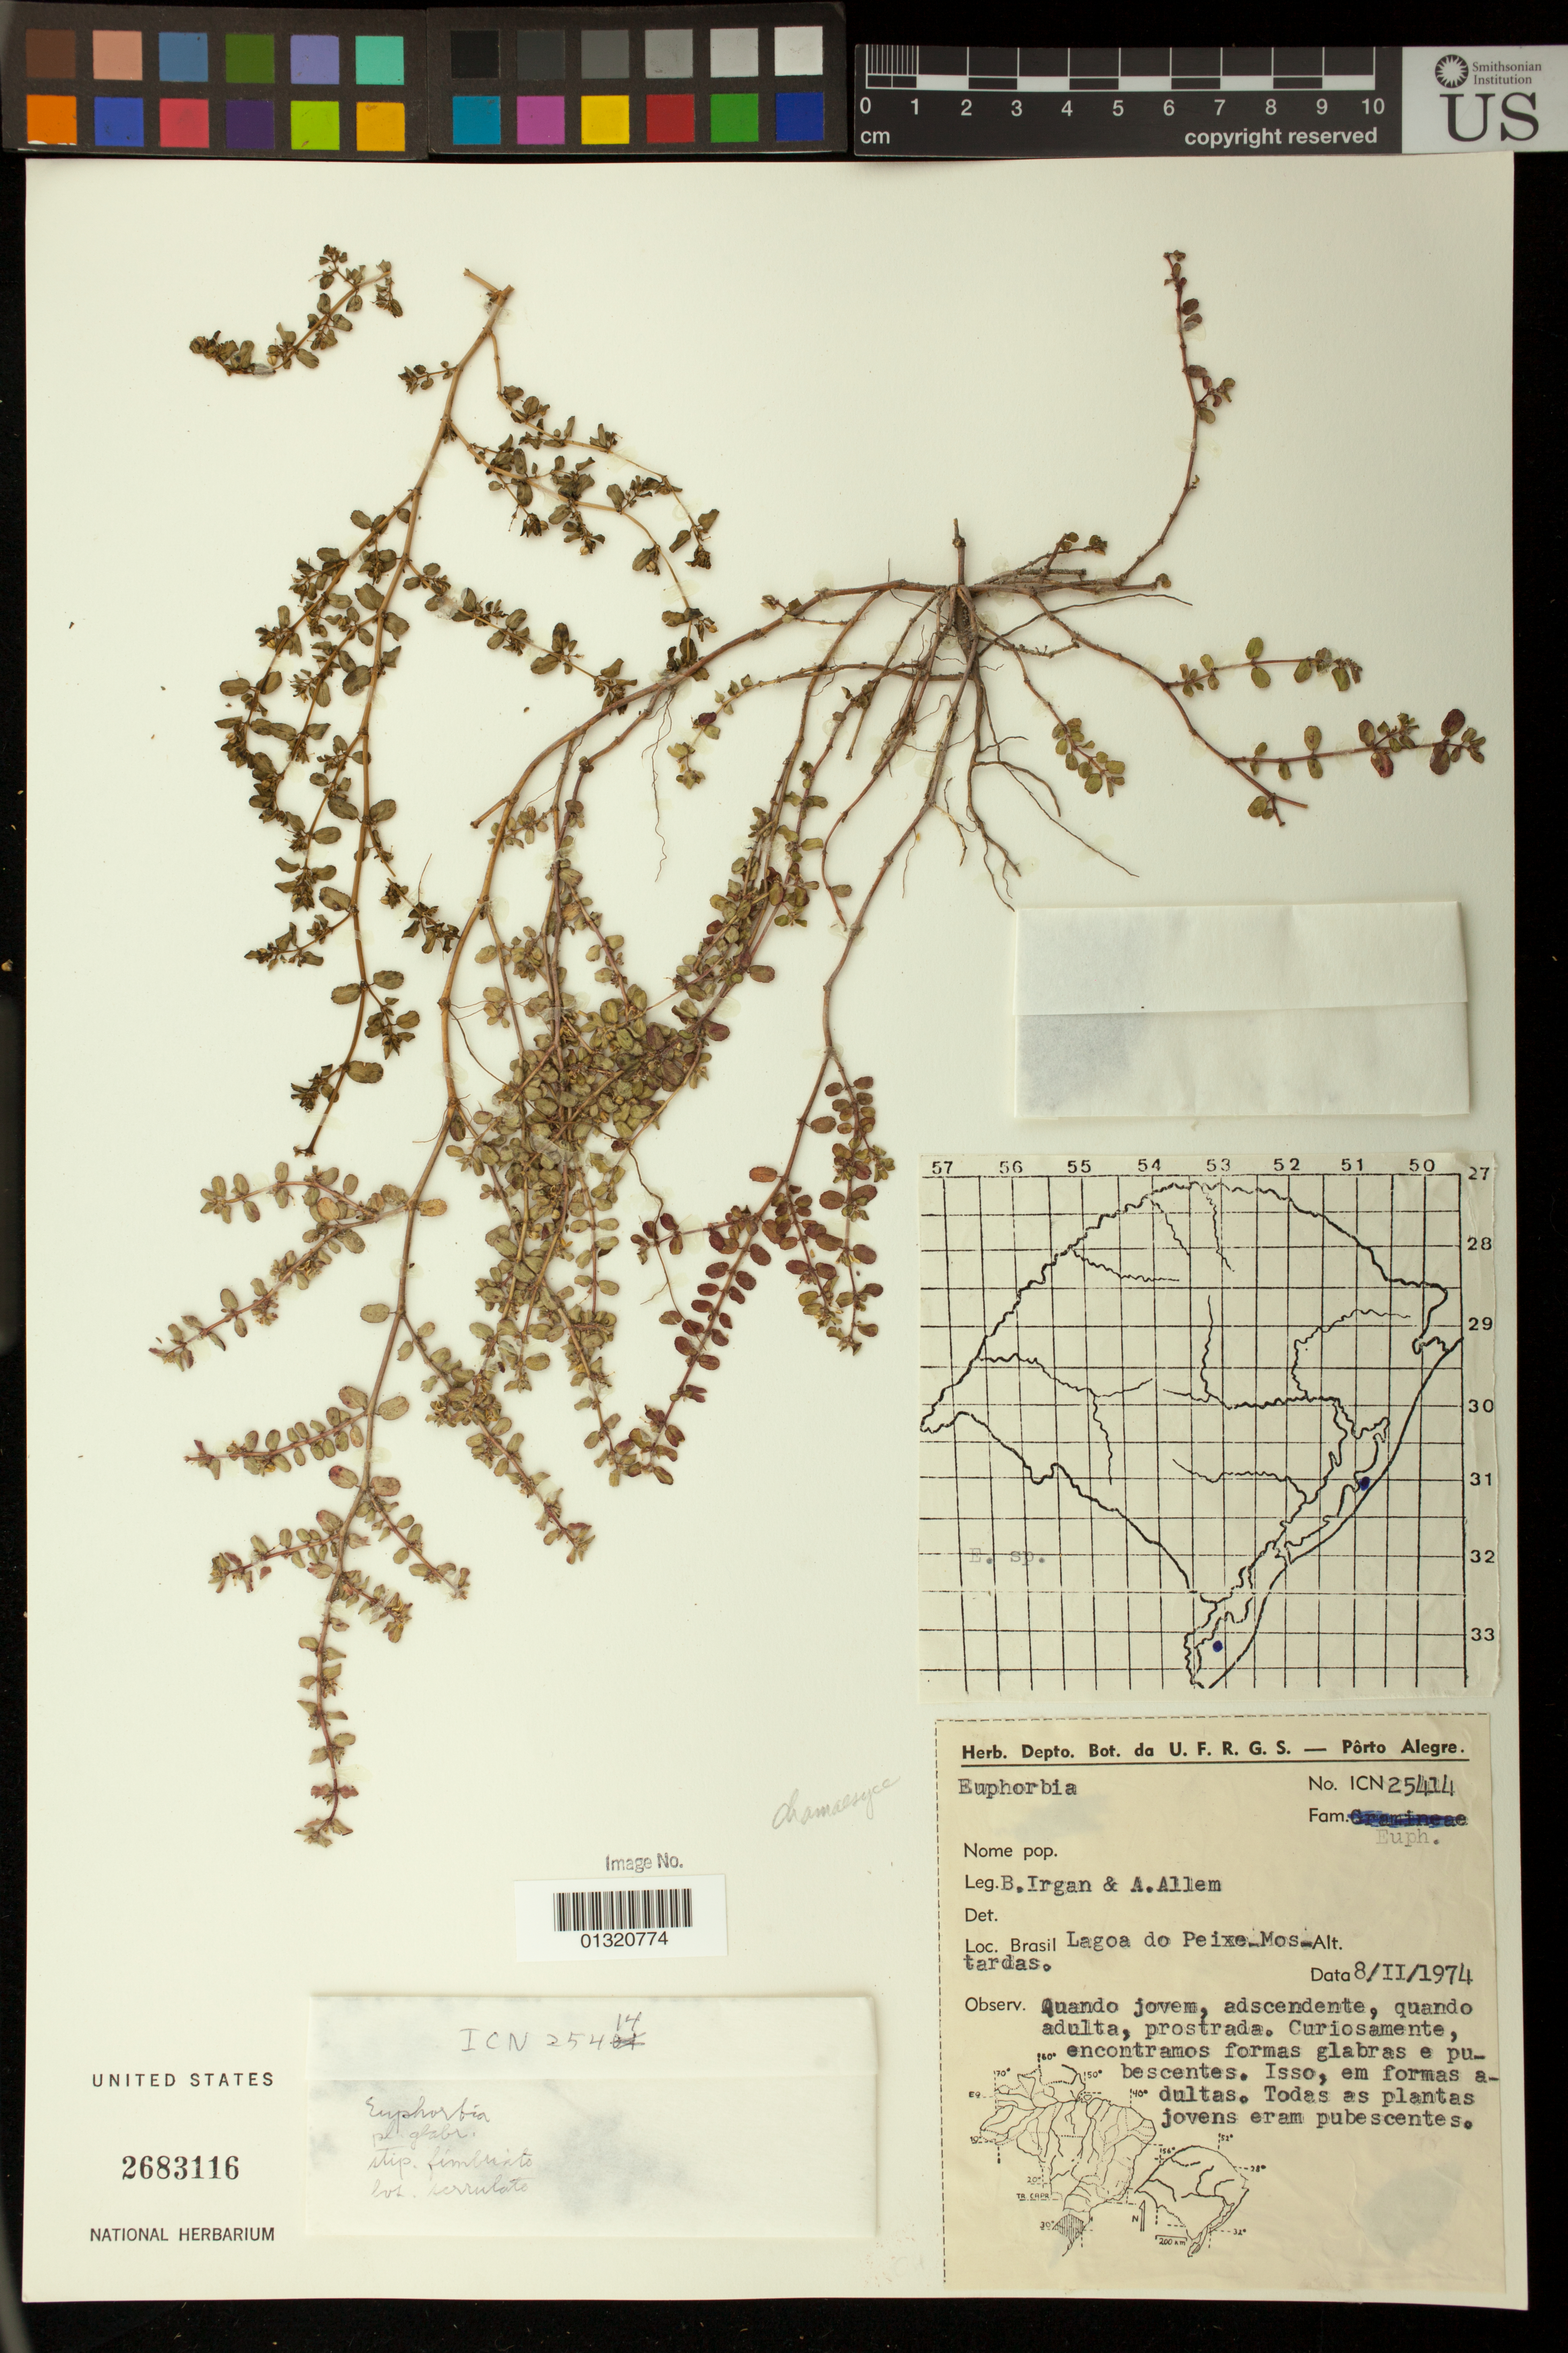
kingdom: Plantae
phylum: Tracheophyta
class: Magnoliopsida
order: Malpighiales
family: Euphorbiaceae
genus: Euphorbia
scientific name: Euphorbia sp.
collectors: B. Irgang & A. Allem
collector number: ICN25414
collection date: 1974-02-08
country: Brazil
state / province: Rio Grande do Sul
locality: Lagoa do Peixe- Mostardas.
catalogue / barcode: US 2683116